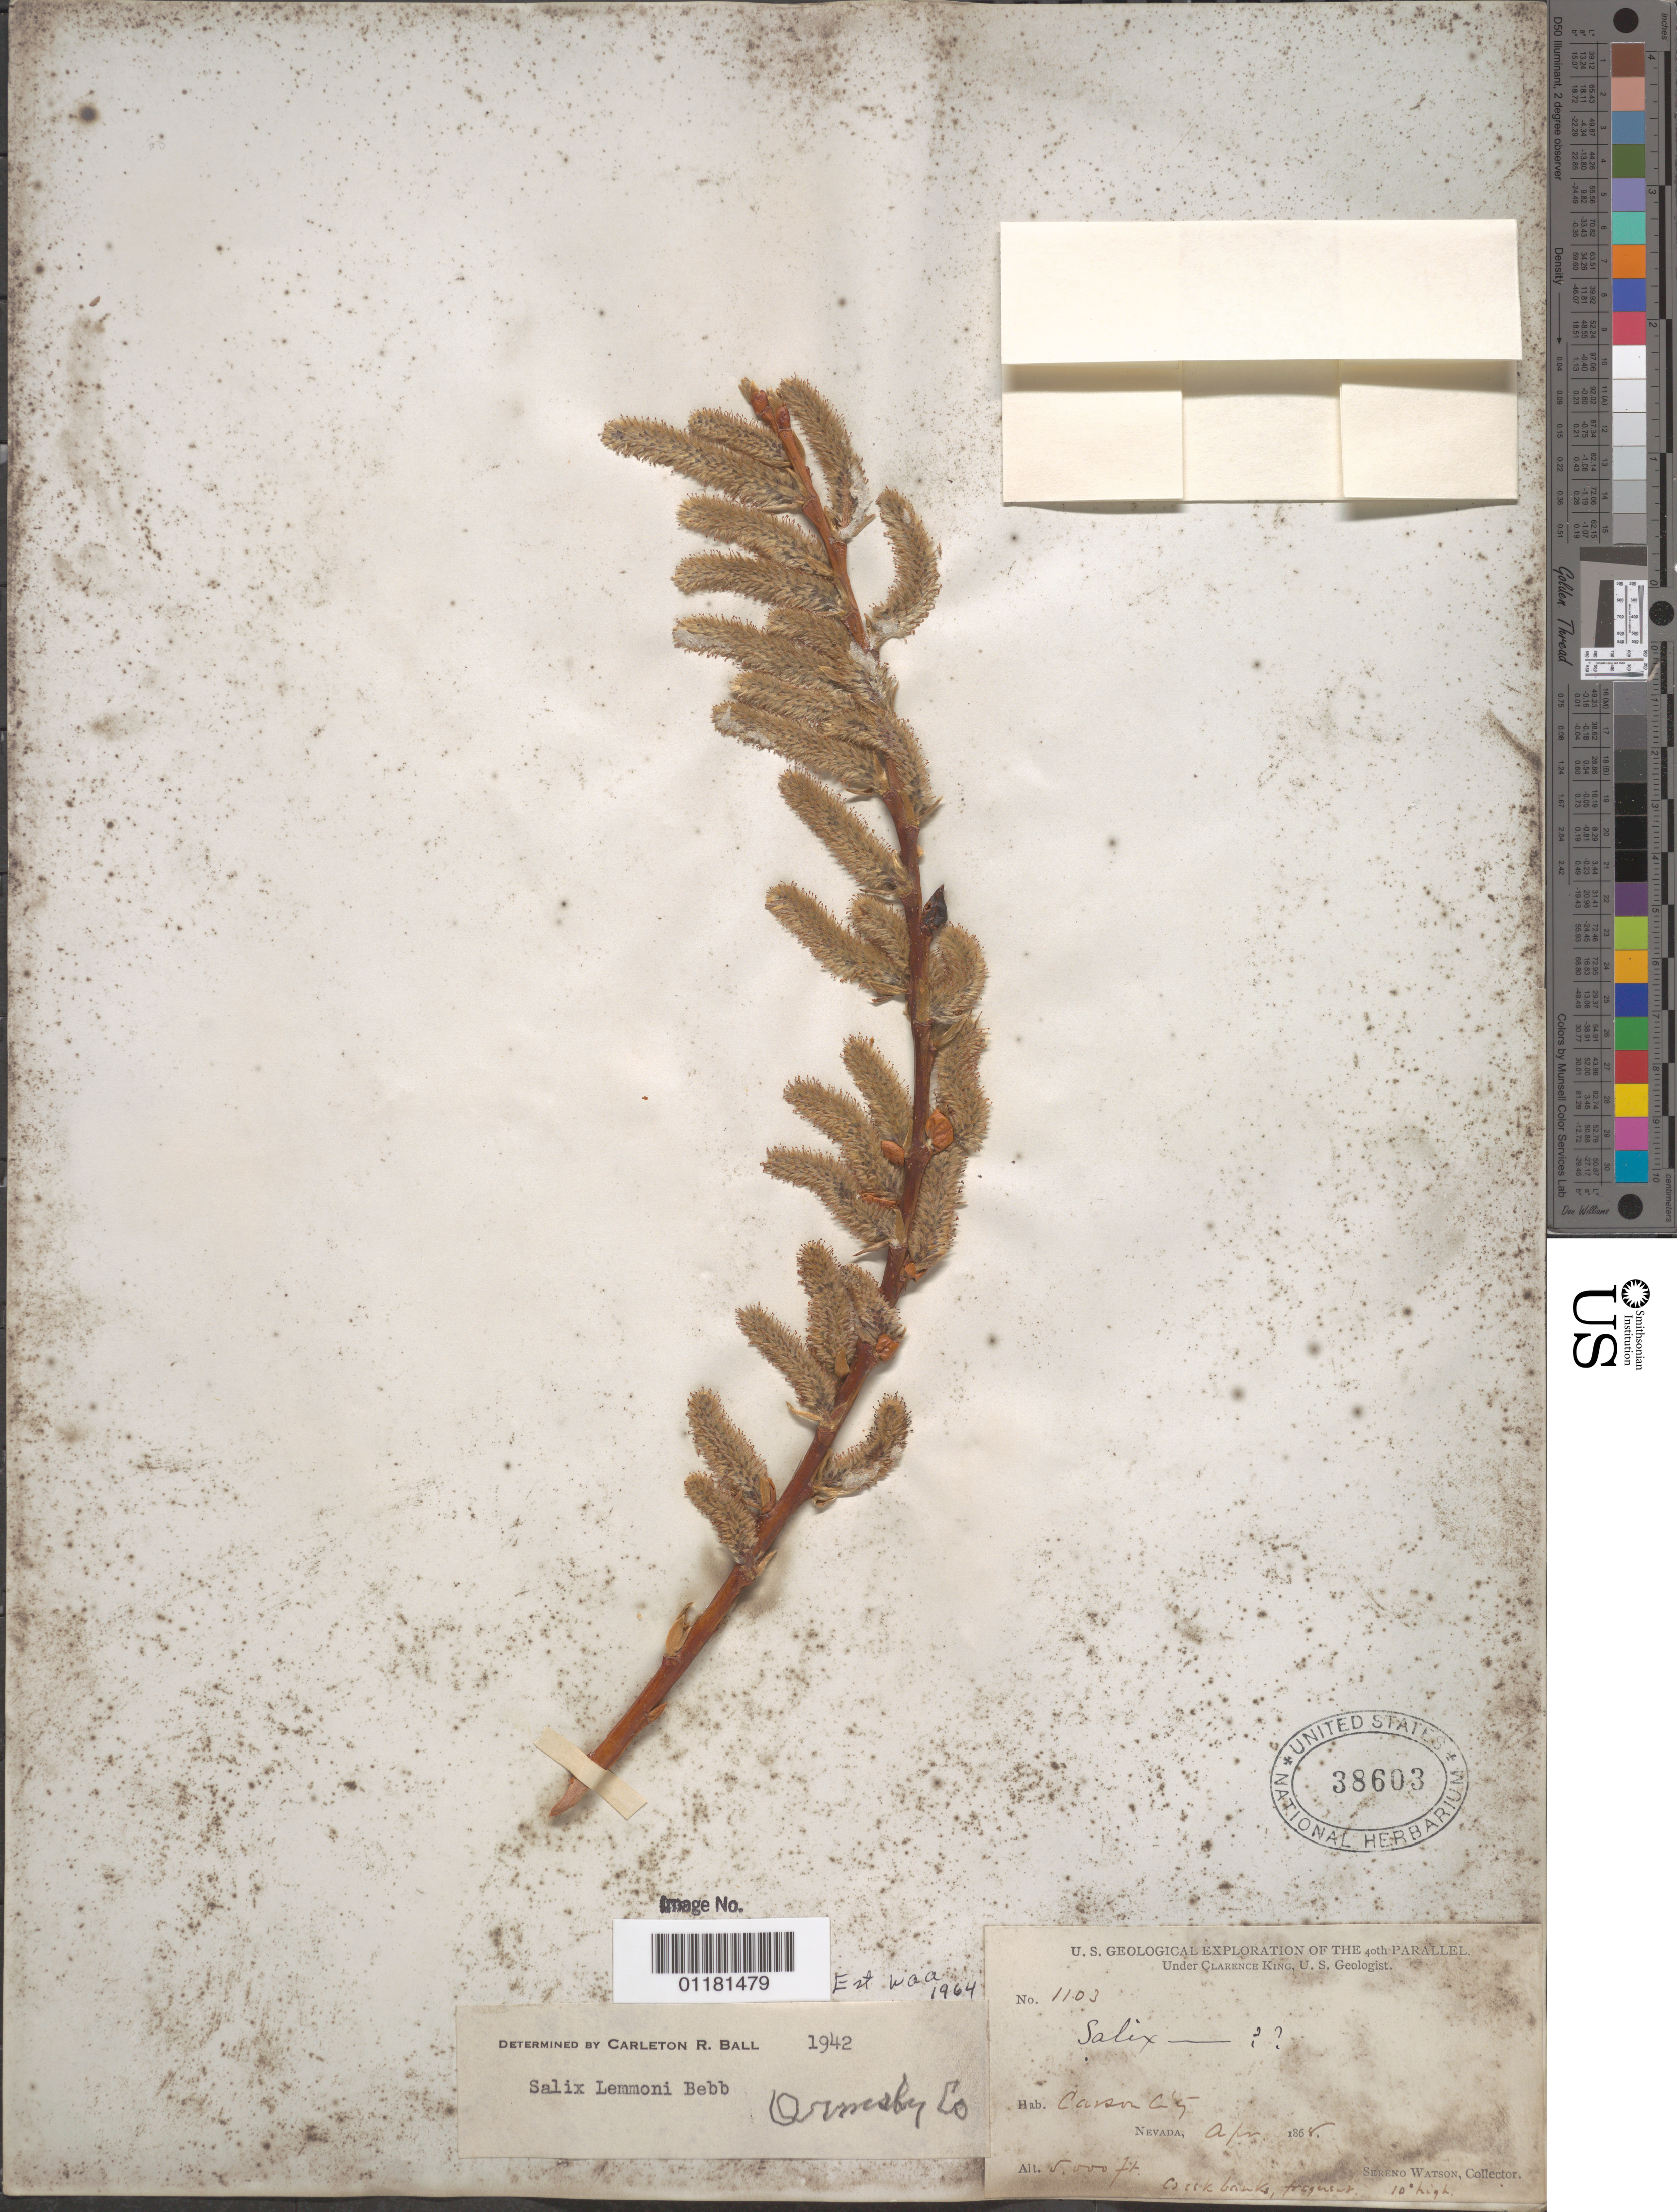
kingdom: Plantae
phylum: Tracheophyta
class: Magnoliopsida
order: Malpighiales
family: Salicaceae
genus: Salix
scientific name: Salix lemmonii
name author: Bebb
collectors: S. Watson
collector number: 1103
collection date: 1868-04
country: United States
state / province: Nevada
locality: Carson City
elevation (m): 1524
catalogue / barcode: US 38603